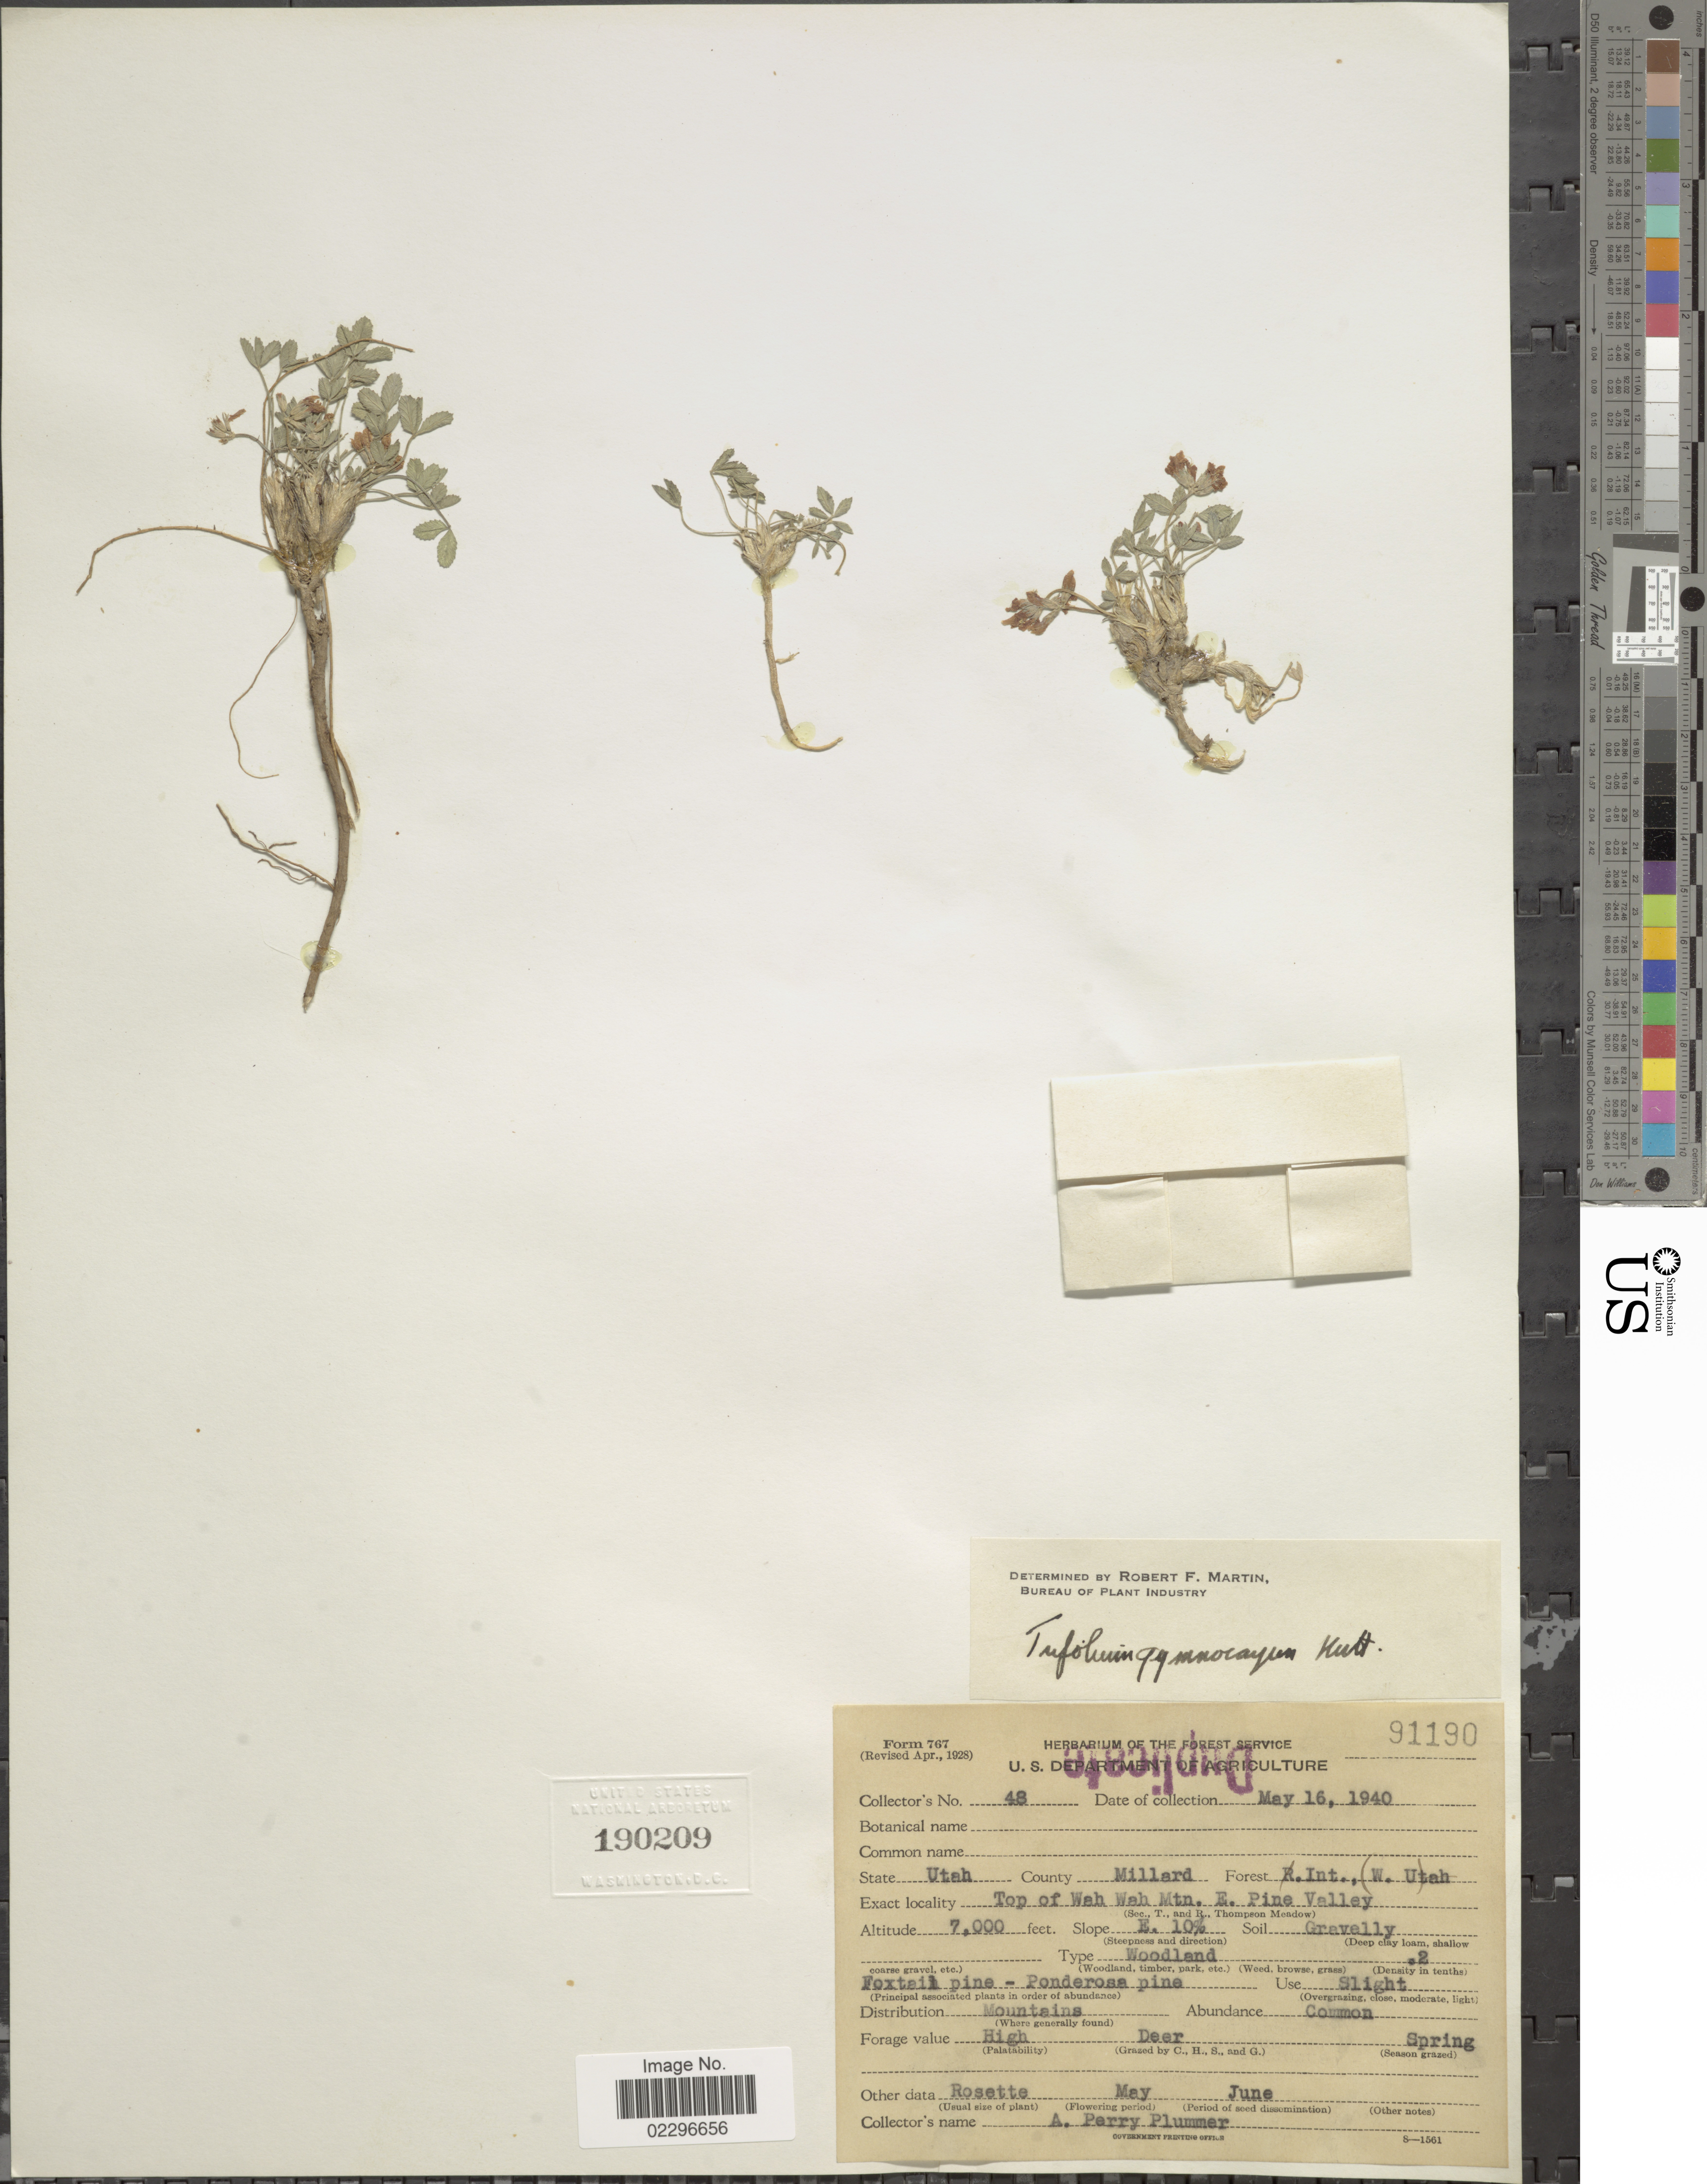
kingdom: Plantae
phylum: Tracheophyta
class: Magnoliopsida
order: Fabales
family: Fabaceae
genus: Trifolium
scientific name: Trifolium gymnocarpon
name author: Nutt.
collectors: A. Plummer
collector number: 48/91190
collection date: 1940-05-16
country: United States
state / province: Utah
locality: Millard County. Top of Wah Wah Mtn. E. Pine Valley.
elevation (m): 2134